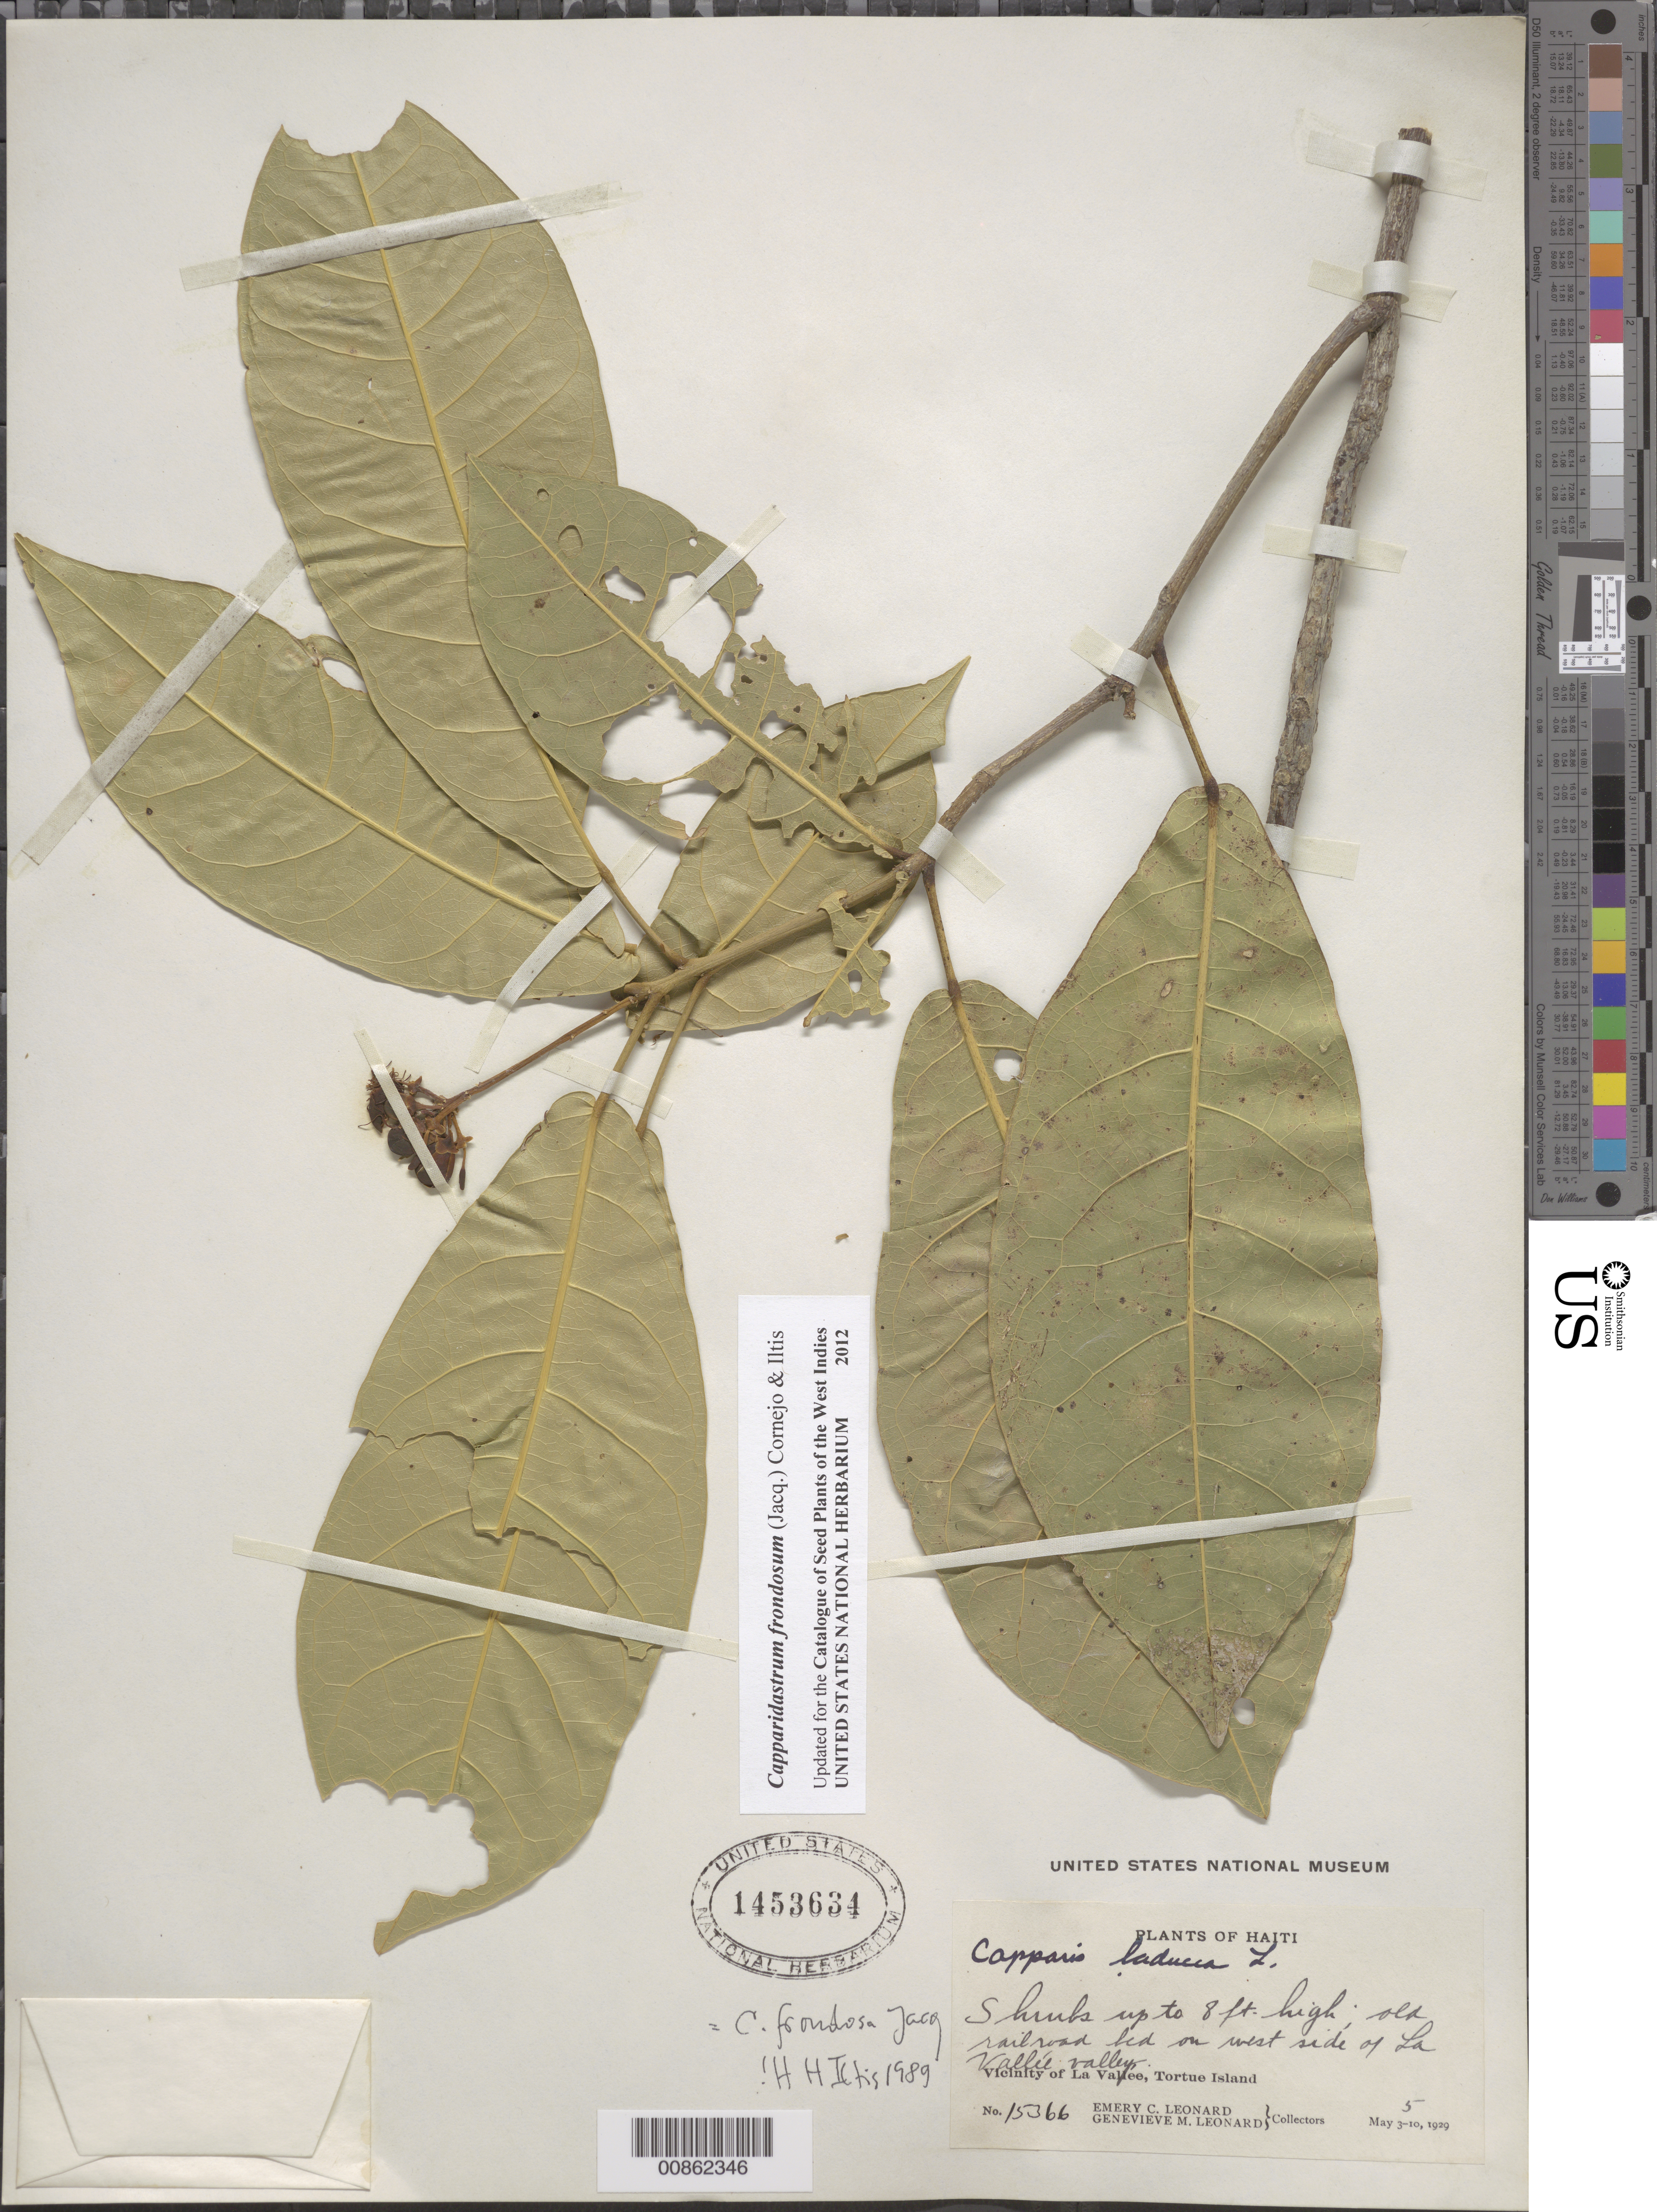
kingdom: Plantae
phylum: Tracheophyta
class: Magnoliopsida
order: Brassicales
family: Capparaceae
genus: Capparidastrum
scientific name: Capparidastrum frondosum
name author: (Jacq.) Cornejo & Iltis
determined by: Iltis, Hugh Hellmut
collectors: E. C. Leonard & G. M. Leonard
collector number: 15366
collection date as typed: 05 May 1929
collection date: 1929-05-05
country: Haiti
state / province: Nord-Óuest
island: Île de la Tortue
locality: Vicinity of La Vallée, Tortue Island. West side of La Vallée Valley.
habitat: Old railroad bed.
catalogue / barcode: US 1453634